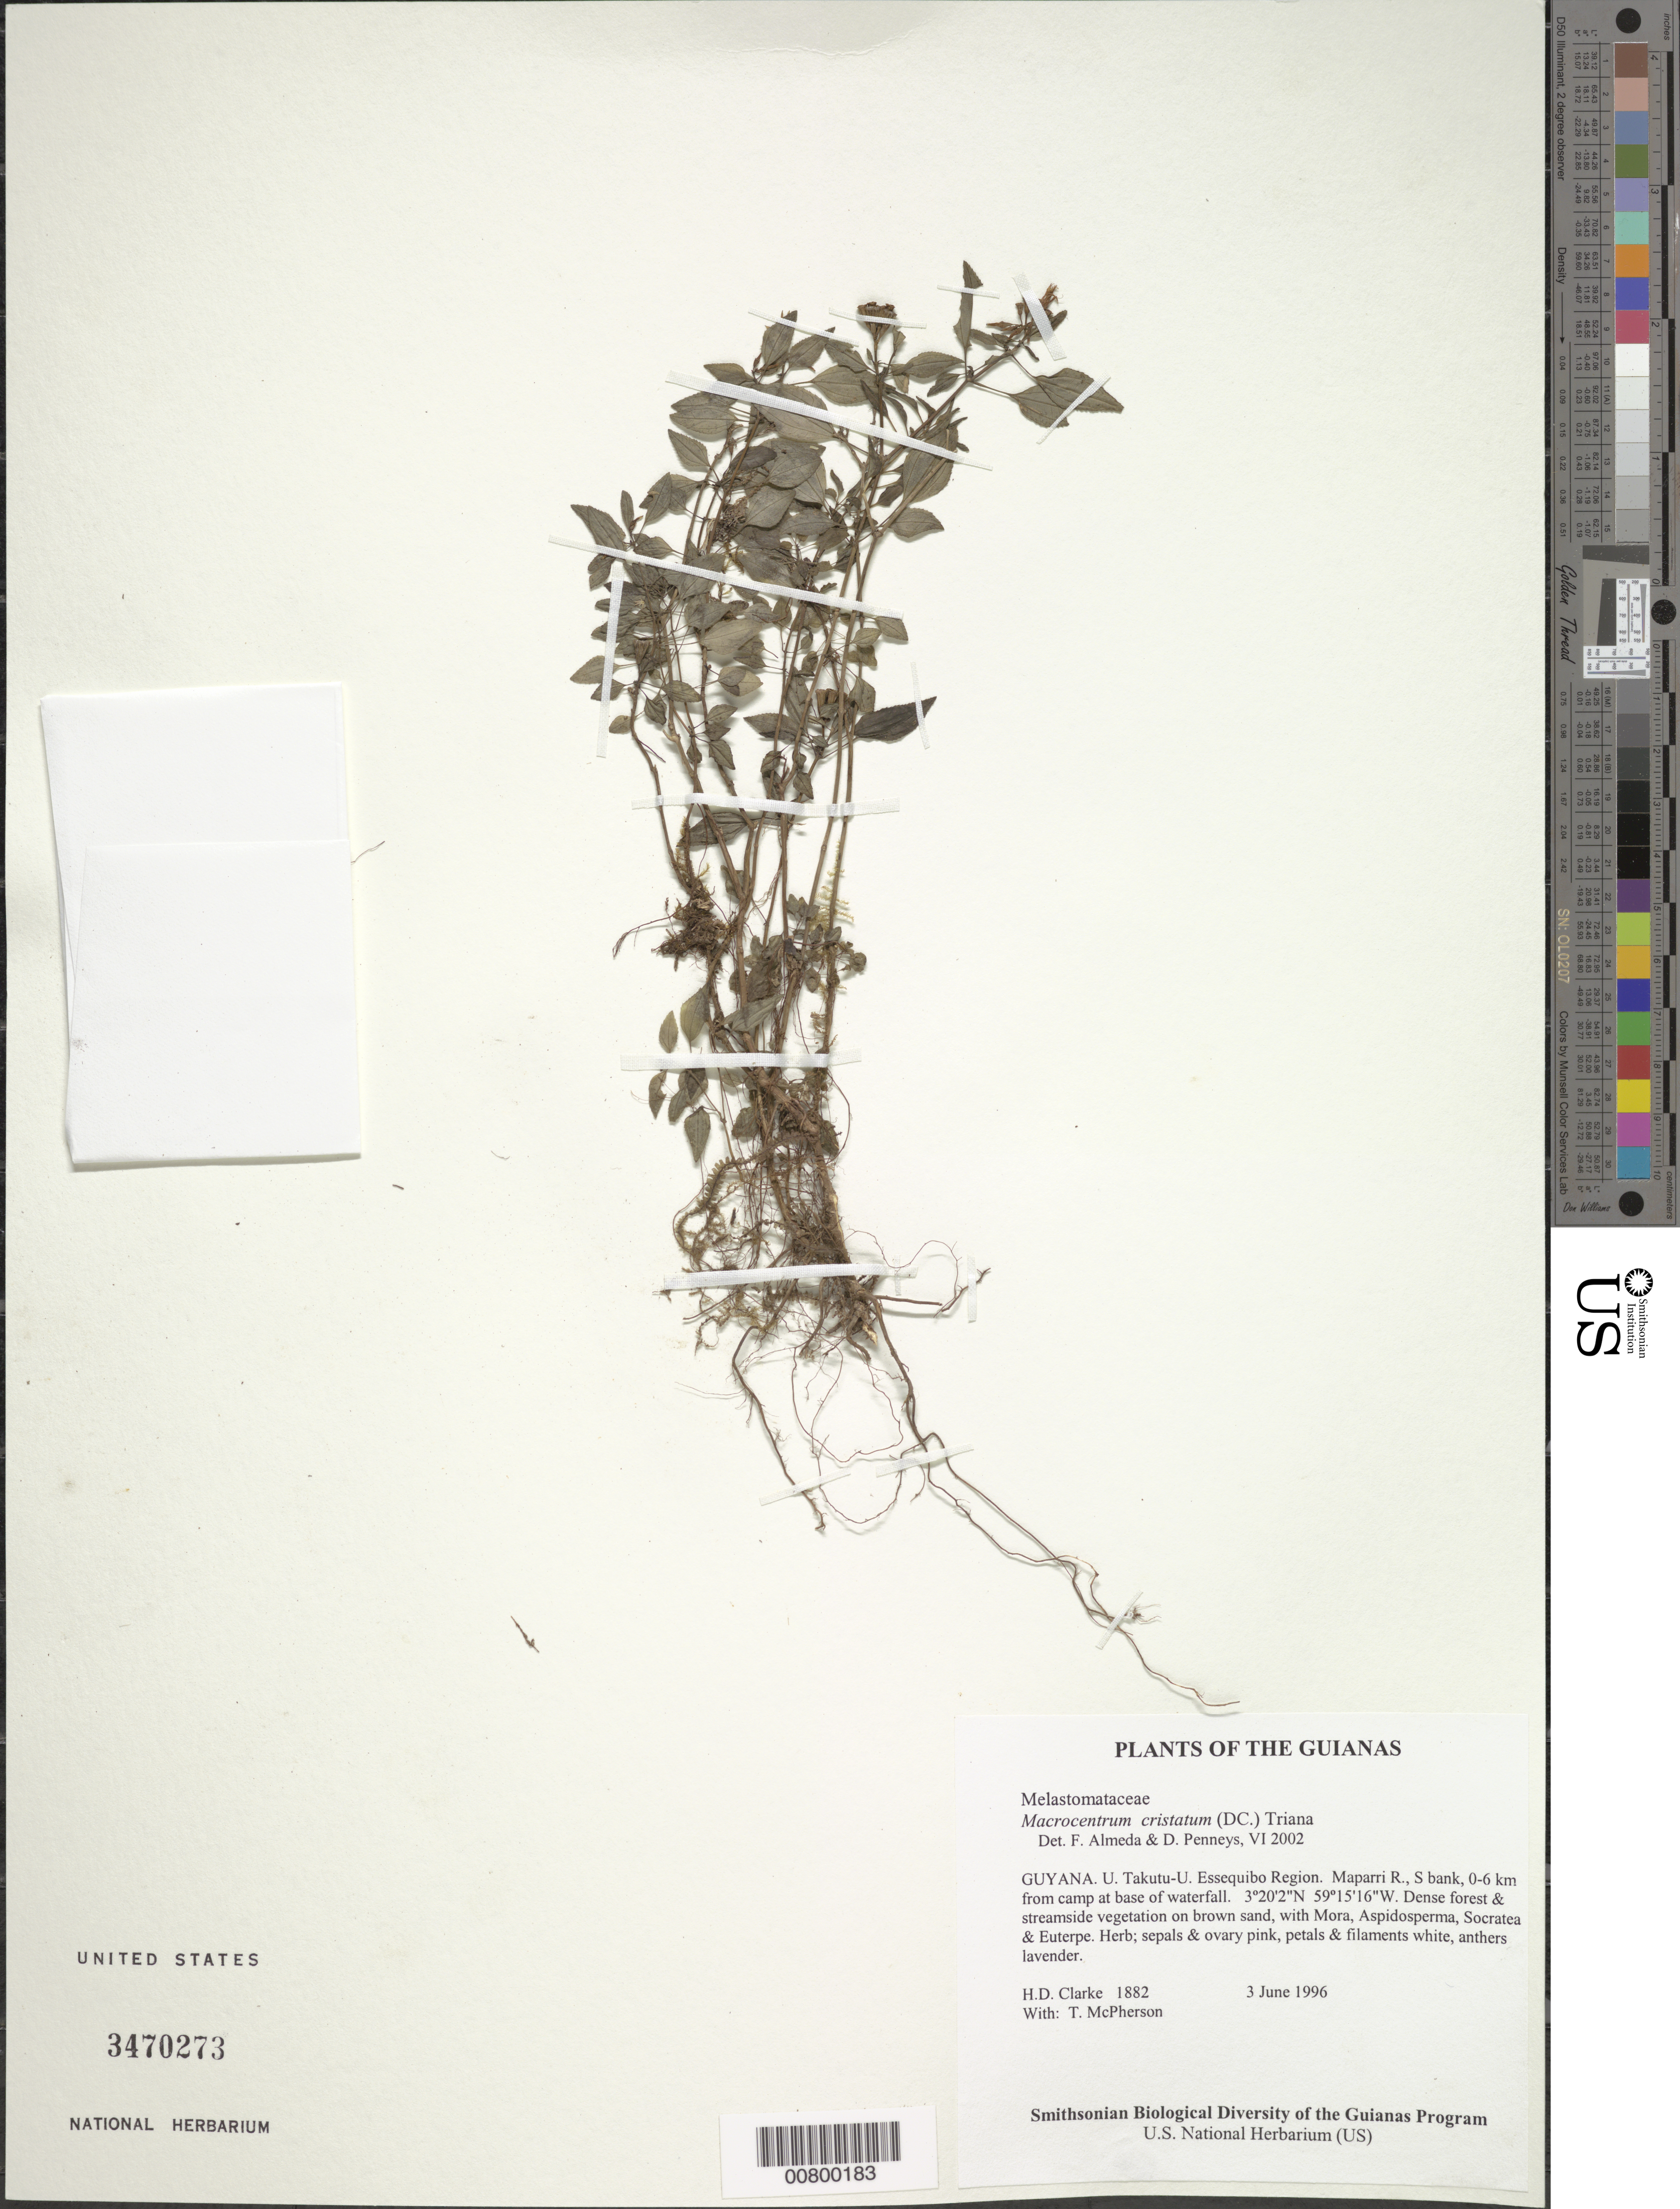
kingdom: Plantae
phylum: Tracheophyta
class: Magnoliopsida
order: Myrtales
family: Melastomataceae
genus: Macrocentrum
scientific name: Macrocentrum cristatum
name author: (DC.) Triana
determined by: Almeda, F.; Penneys, D. S.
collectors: H. D. Clarke & T. McPherson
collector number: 1882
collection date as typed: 3 June 1996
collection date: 1996-06-03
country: Guyana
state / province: U. Takutu-U. Essequibo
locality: Maparri R., S bank, 0-6 km from camp at base of waterfall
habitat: Dense forest & streamside vegetation on brown sand, with Mora, Aspidosperma, Socratea & Euterpe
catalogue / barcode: US 3470273